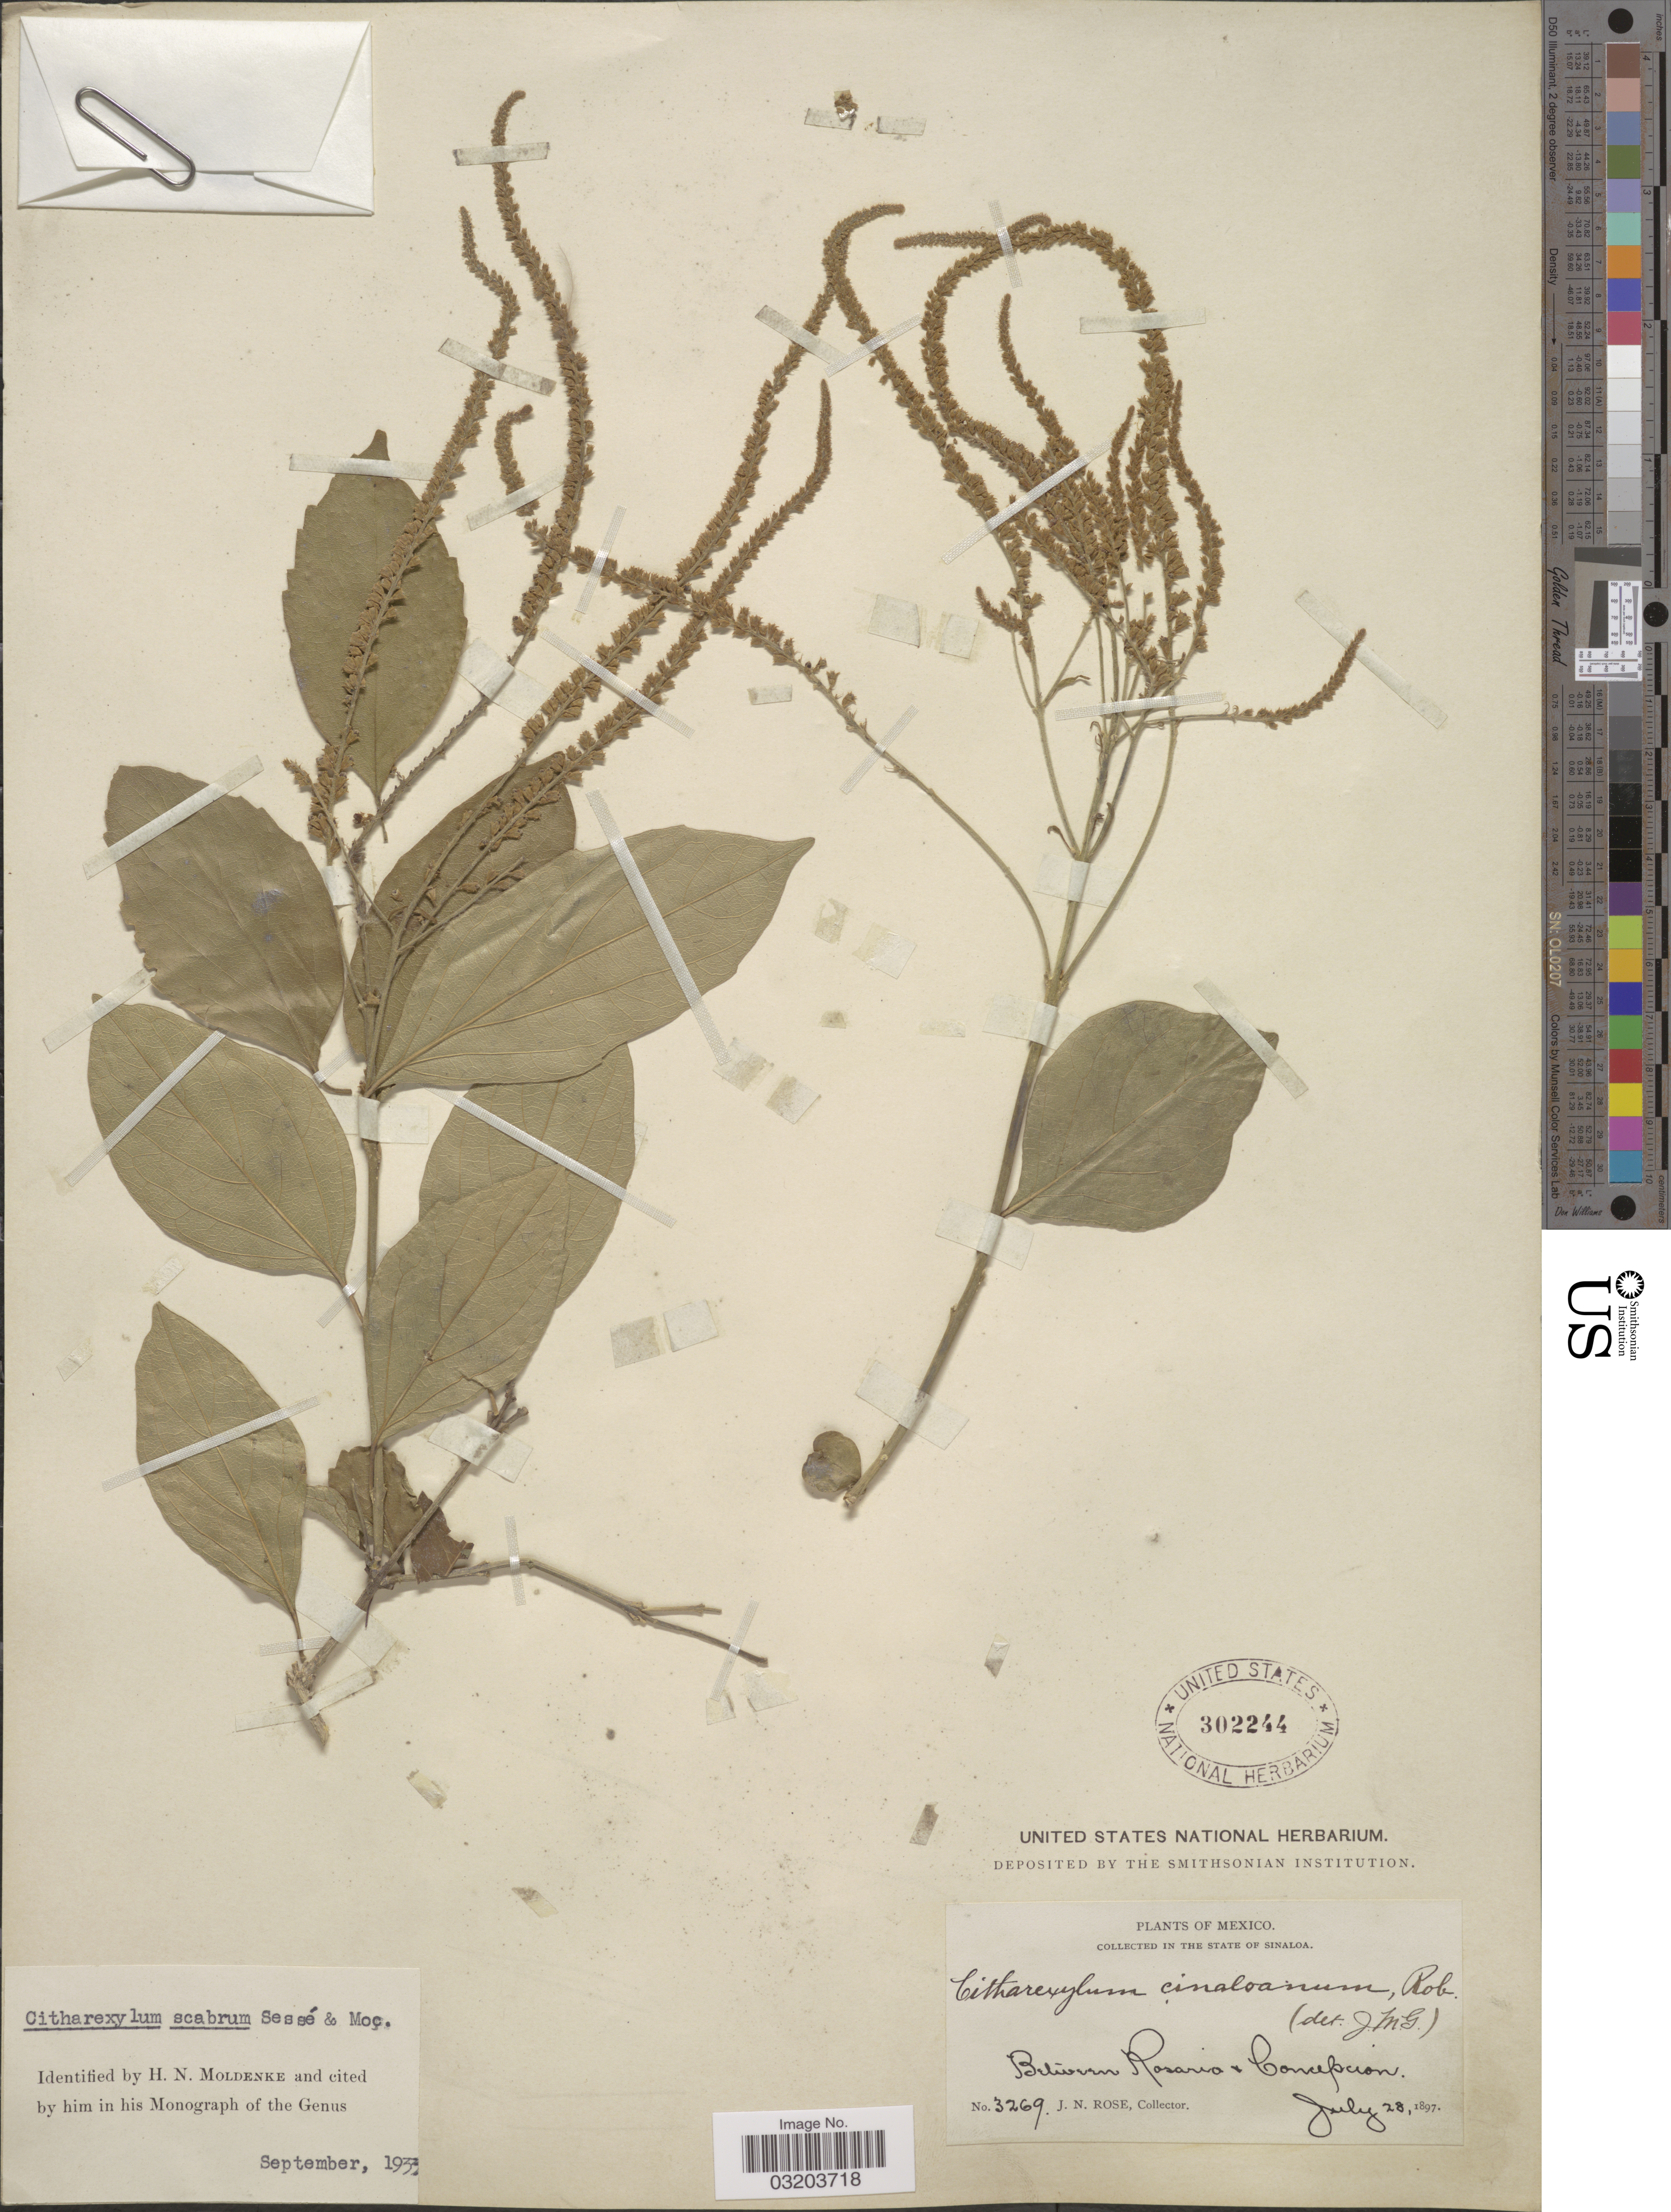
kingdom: Plantae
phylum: Tracheophyta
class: Magnoliopsida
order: Lamiales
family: Verbenaceae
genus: Citharexylum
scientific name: Citharexylum scabrum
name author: Moc. ex Sessé & D. Don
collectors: J. N. Rose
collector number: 3269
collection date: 1897-07-28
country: Mexico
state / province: Sinaloa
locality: Between Rosario & Concepcion.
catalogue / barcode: US 302244